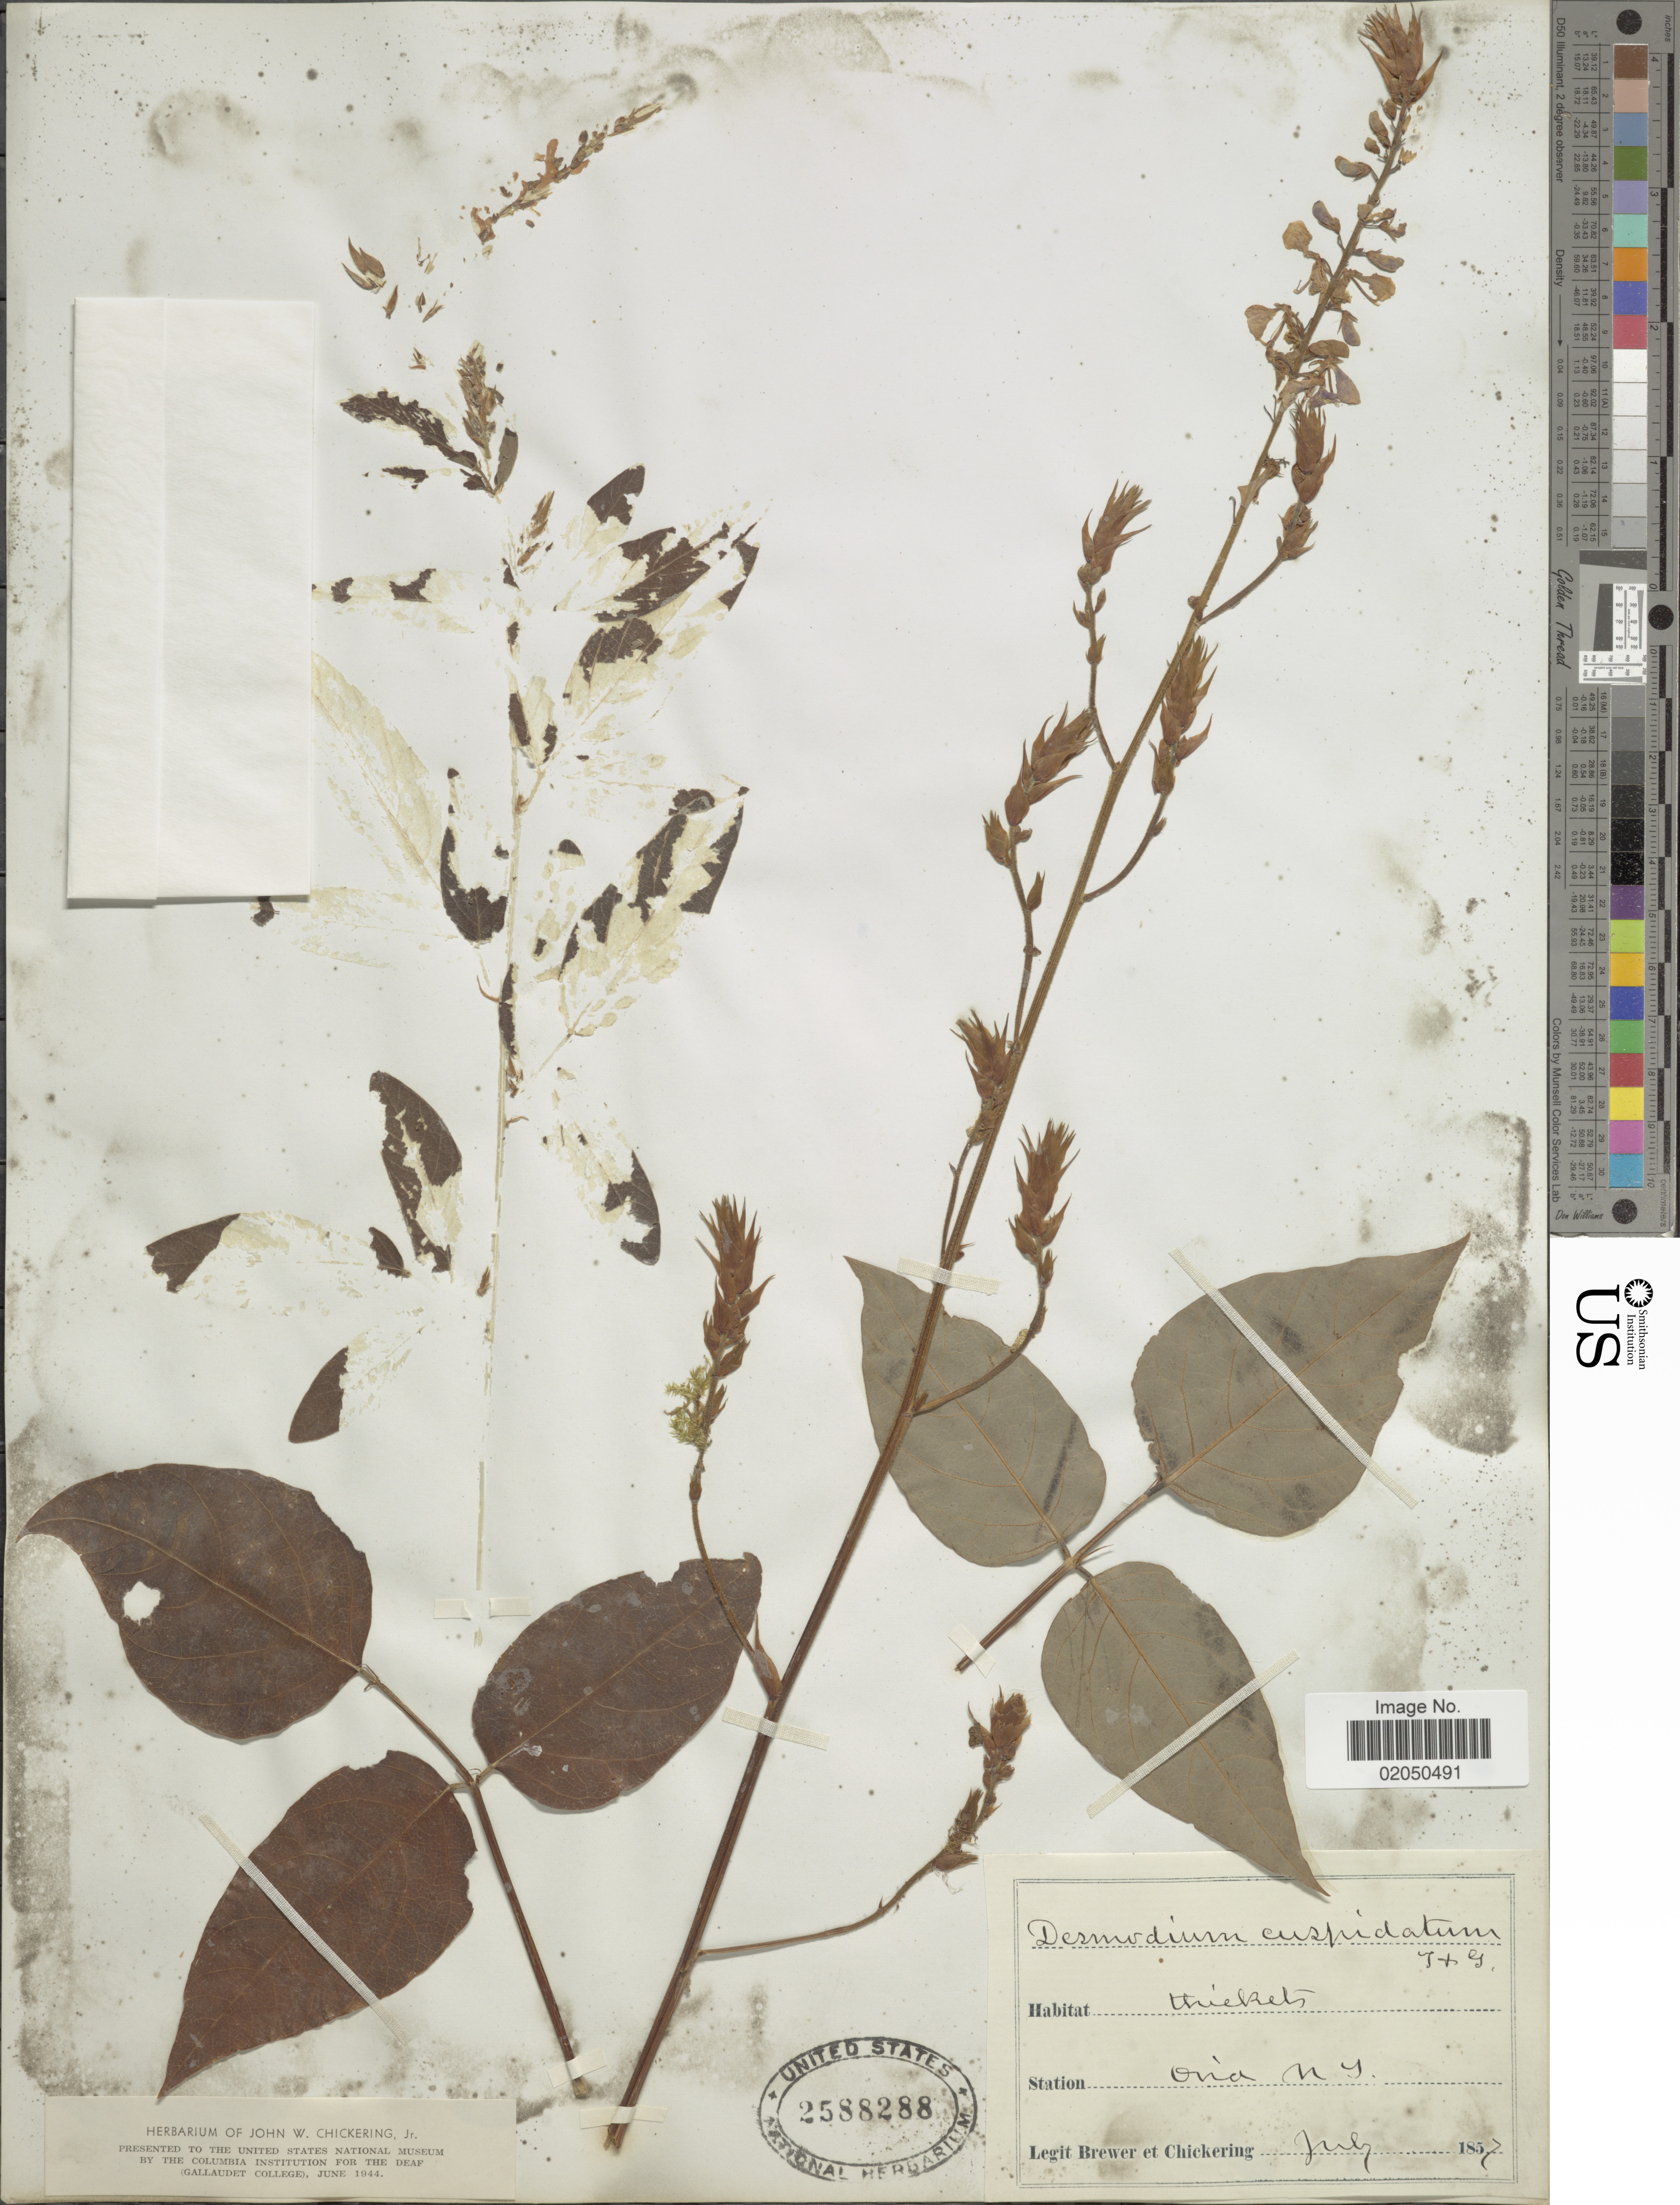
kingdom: Plantae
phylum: Tracheophyta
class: Magnoliopsida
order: Fabales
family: Fabaceae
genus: Desmodium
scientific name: Desmodium cuspidatum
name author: (Muhl. ex Willd.) Loudon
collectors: -. Brewer & -. Chickering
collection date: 1857-07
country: Mexico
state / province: Chiapas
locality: Cerca de Ixtacomitan (Chiapas)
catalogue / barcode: US 2588288